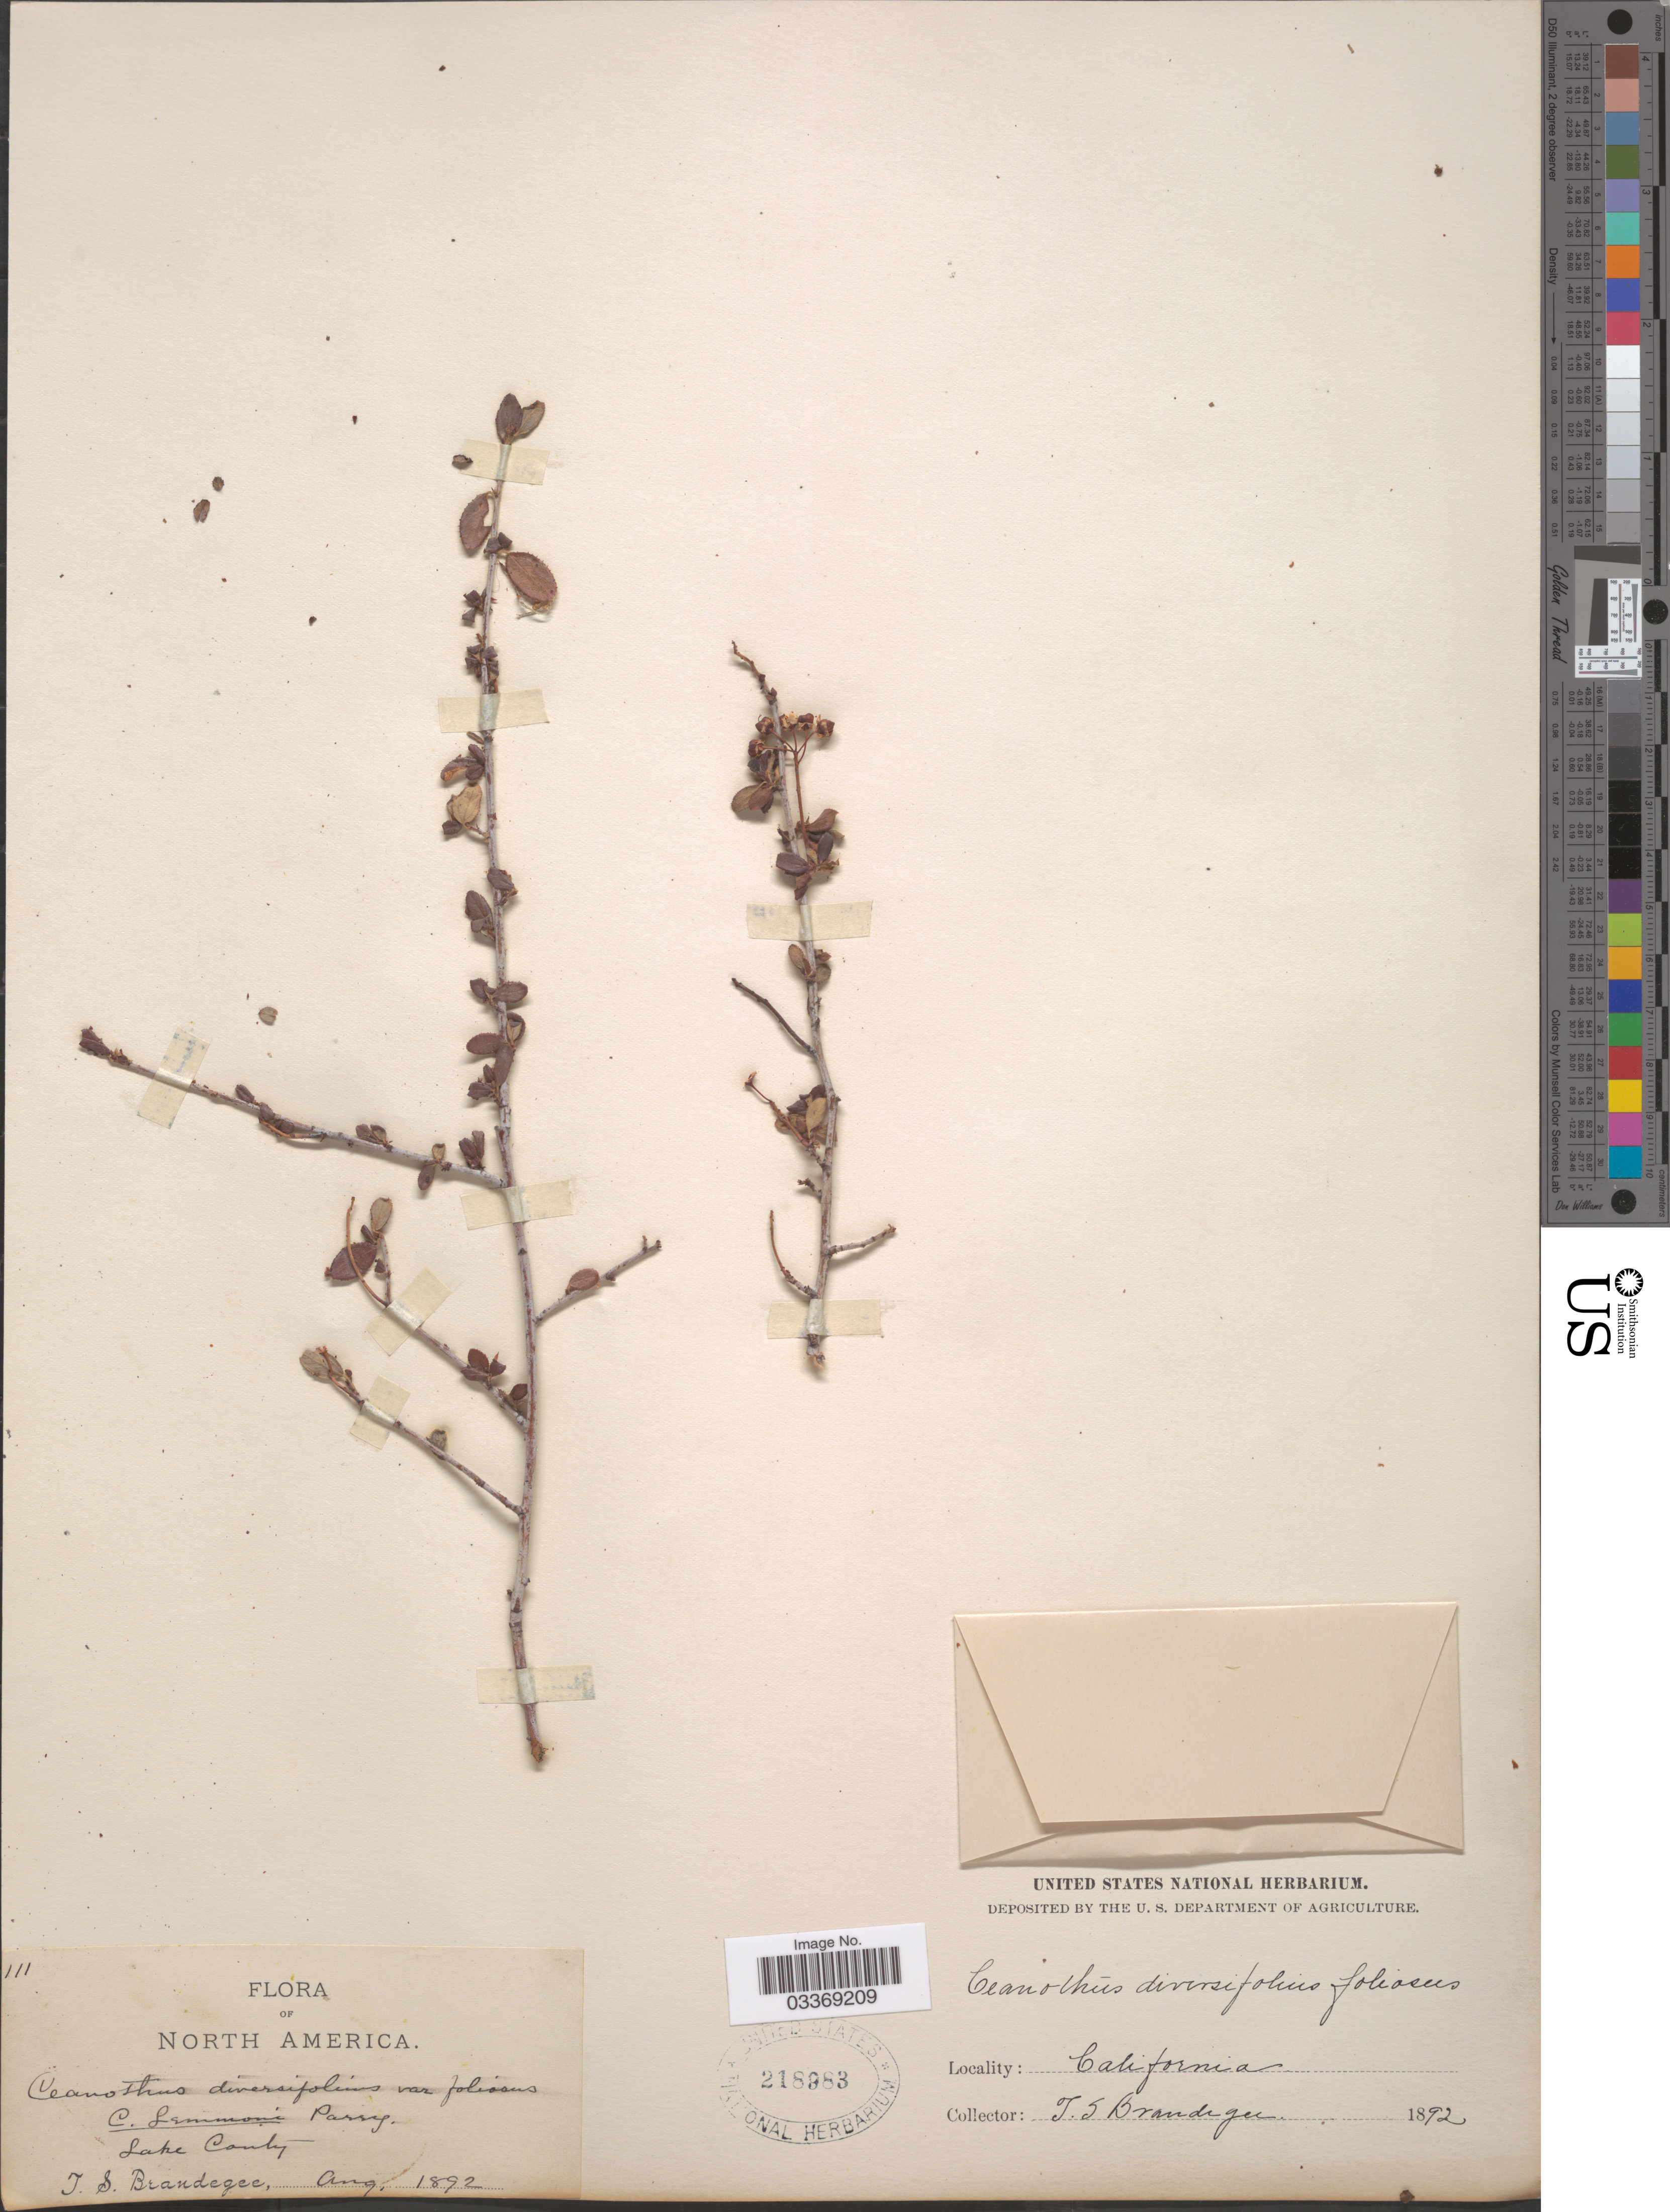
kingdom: Plantae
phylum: Tracheophyta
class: Magnoliopsida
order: Rosales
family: Rhamnaceae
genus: Ceanothus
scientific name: Ceanothus diversifolius var. foliosus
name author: (Parry) K. Brandegee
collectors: T. S. Brandegee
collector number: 111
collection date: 1892-08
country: United States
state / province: California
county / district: Lake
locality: Lake County.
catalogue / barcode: US 218983